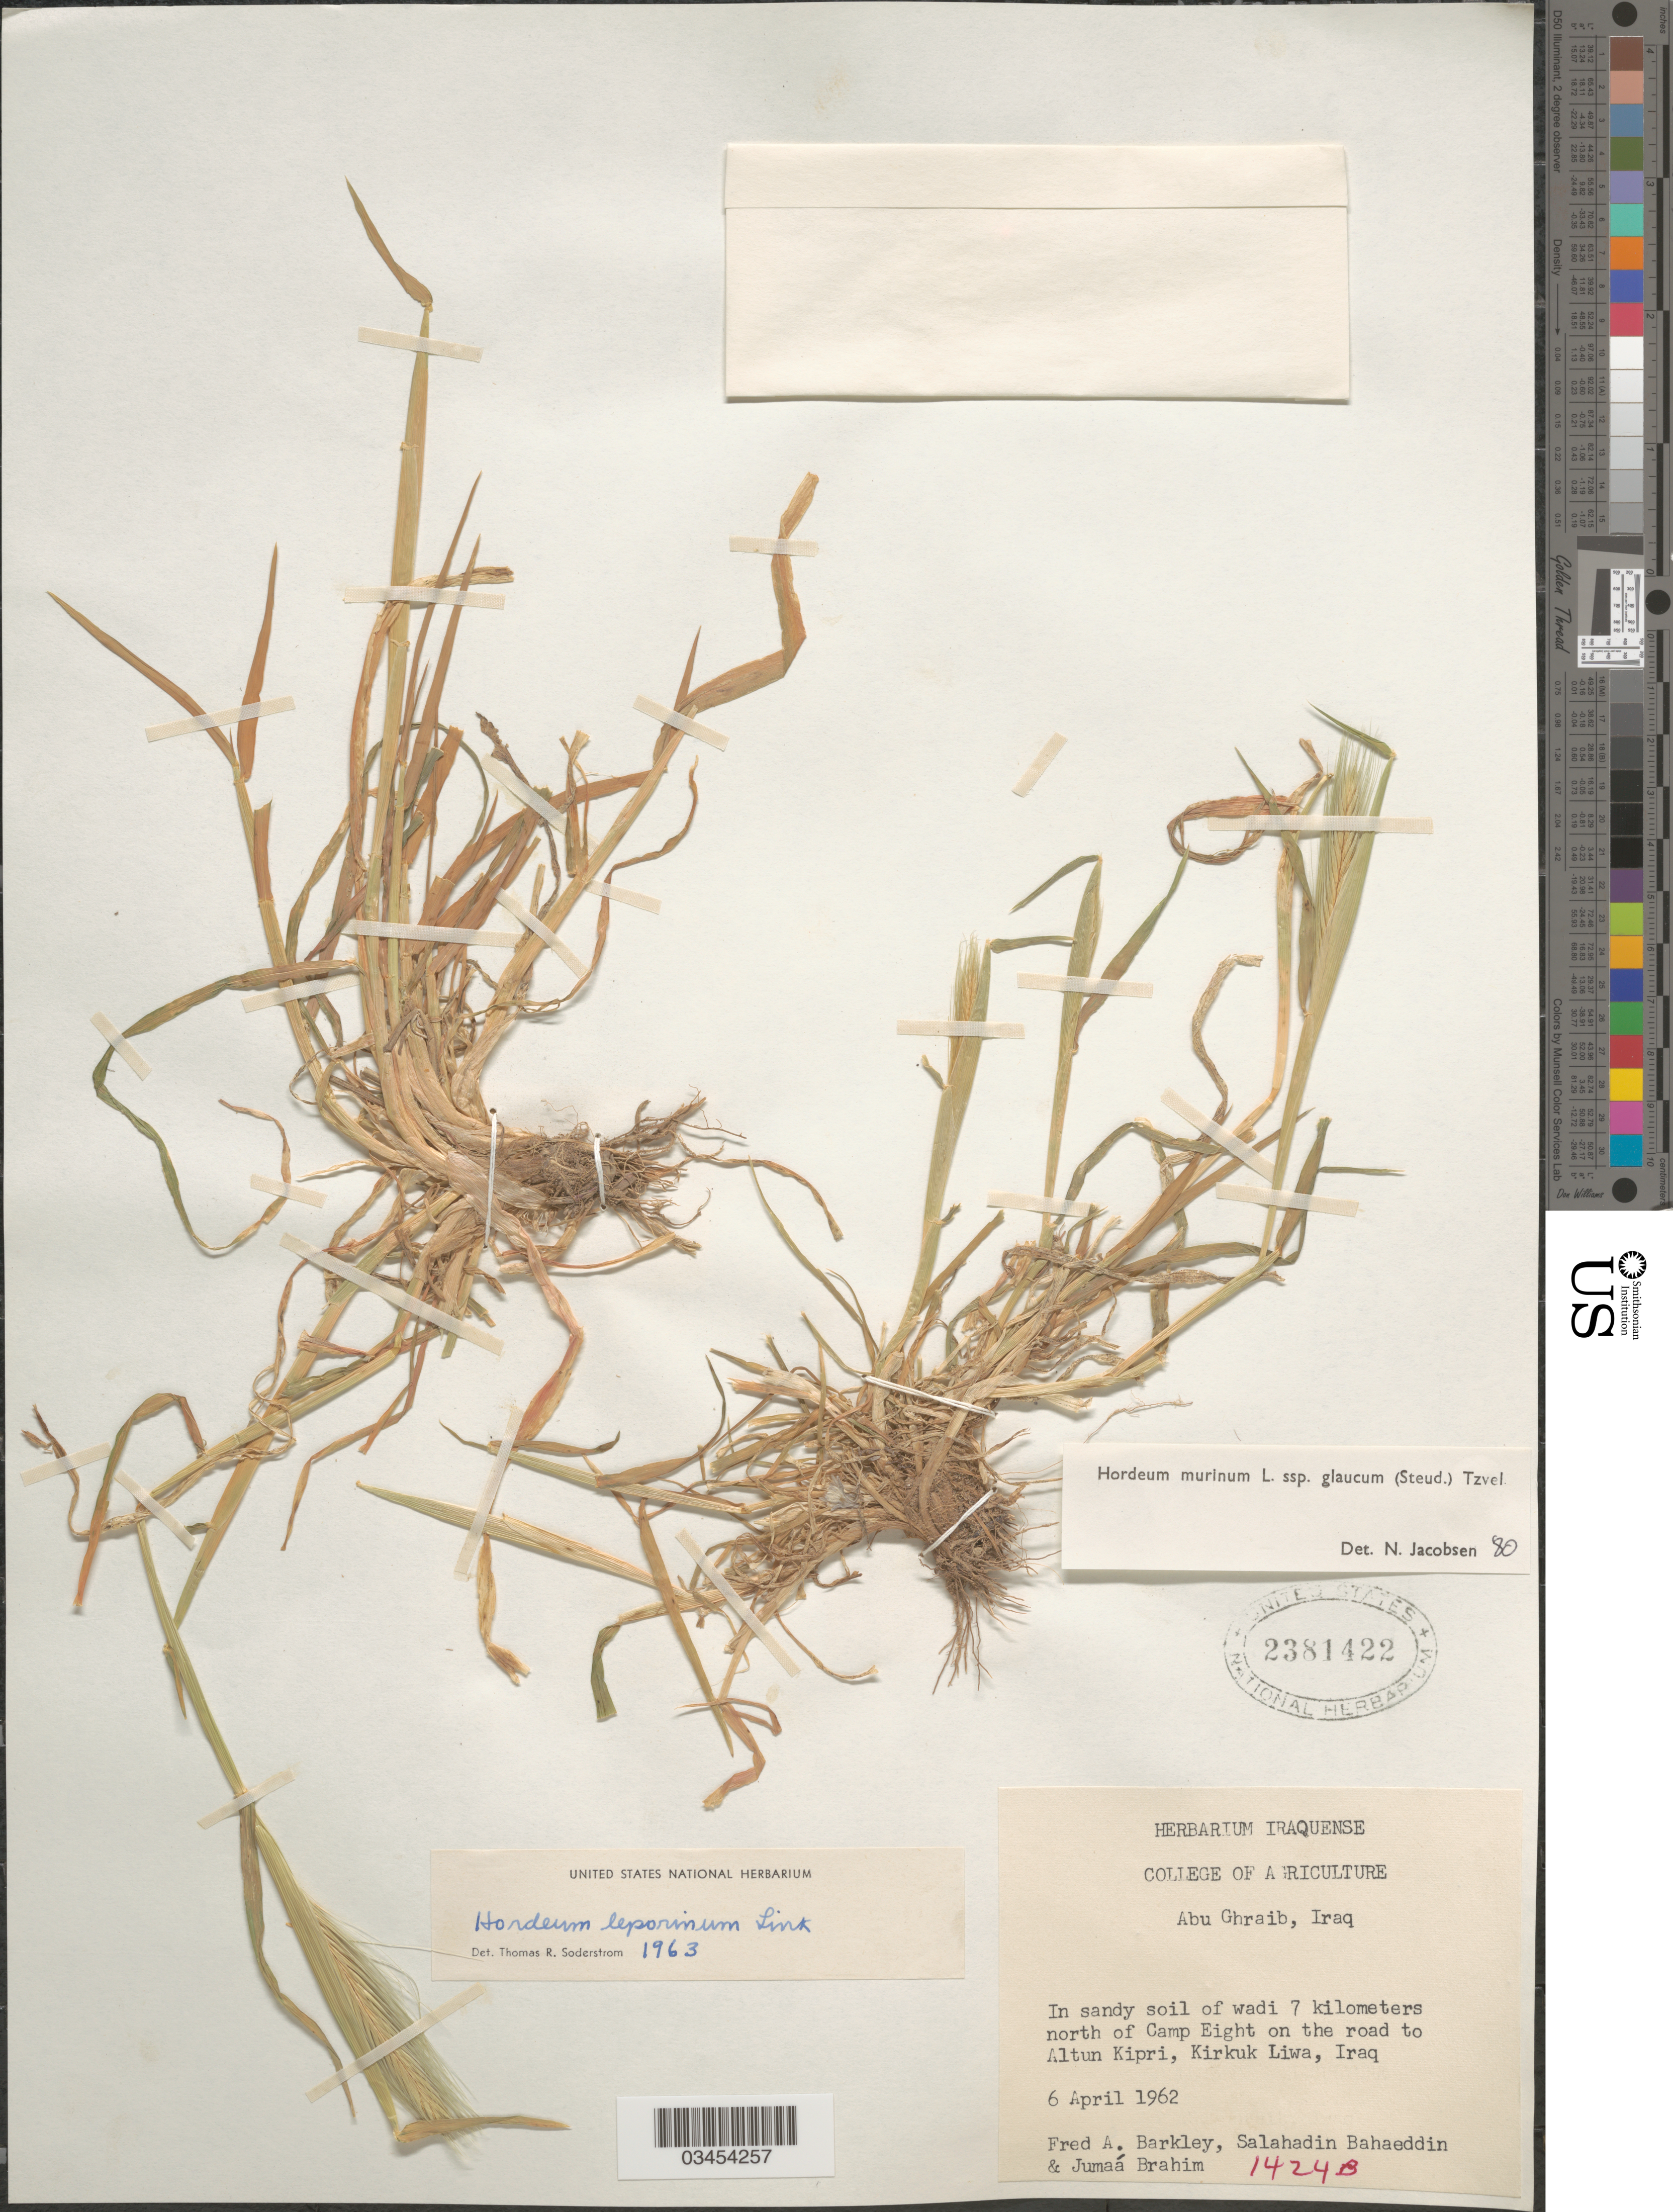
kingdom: Plantae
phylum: Tracheophyta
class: Liliopsida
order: Poales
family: Poaceae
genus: Hordeum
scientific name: Hordeum murinum subsp. glaucum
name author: (Steud.) Tzvelev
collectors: F. A. Barkley, S. Bahaeddin & Brahim M., J.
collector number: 1424B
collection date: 1962-04-06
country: Iraq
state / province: Kirkūk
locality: Abu Ghraib. In sandy soil of wadi 7 kilometers north of Camp Eight on the road to Altun Kipri, Kirkuk Liwa.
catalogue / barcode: US 2381422